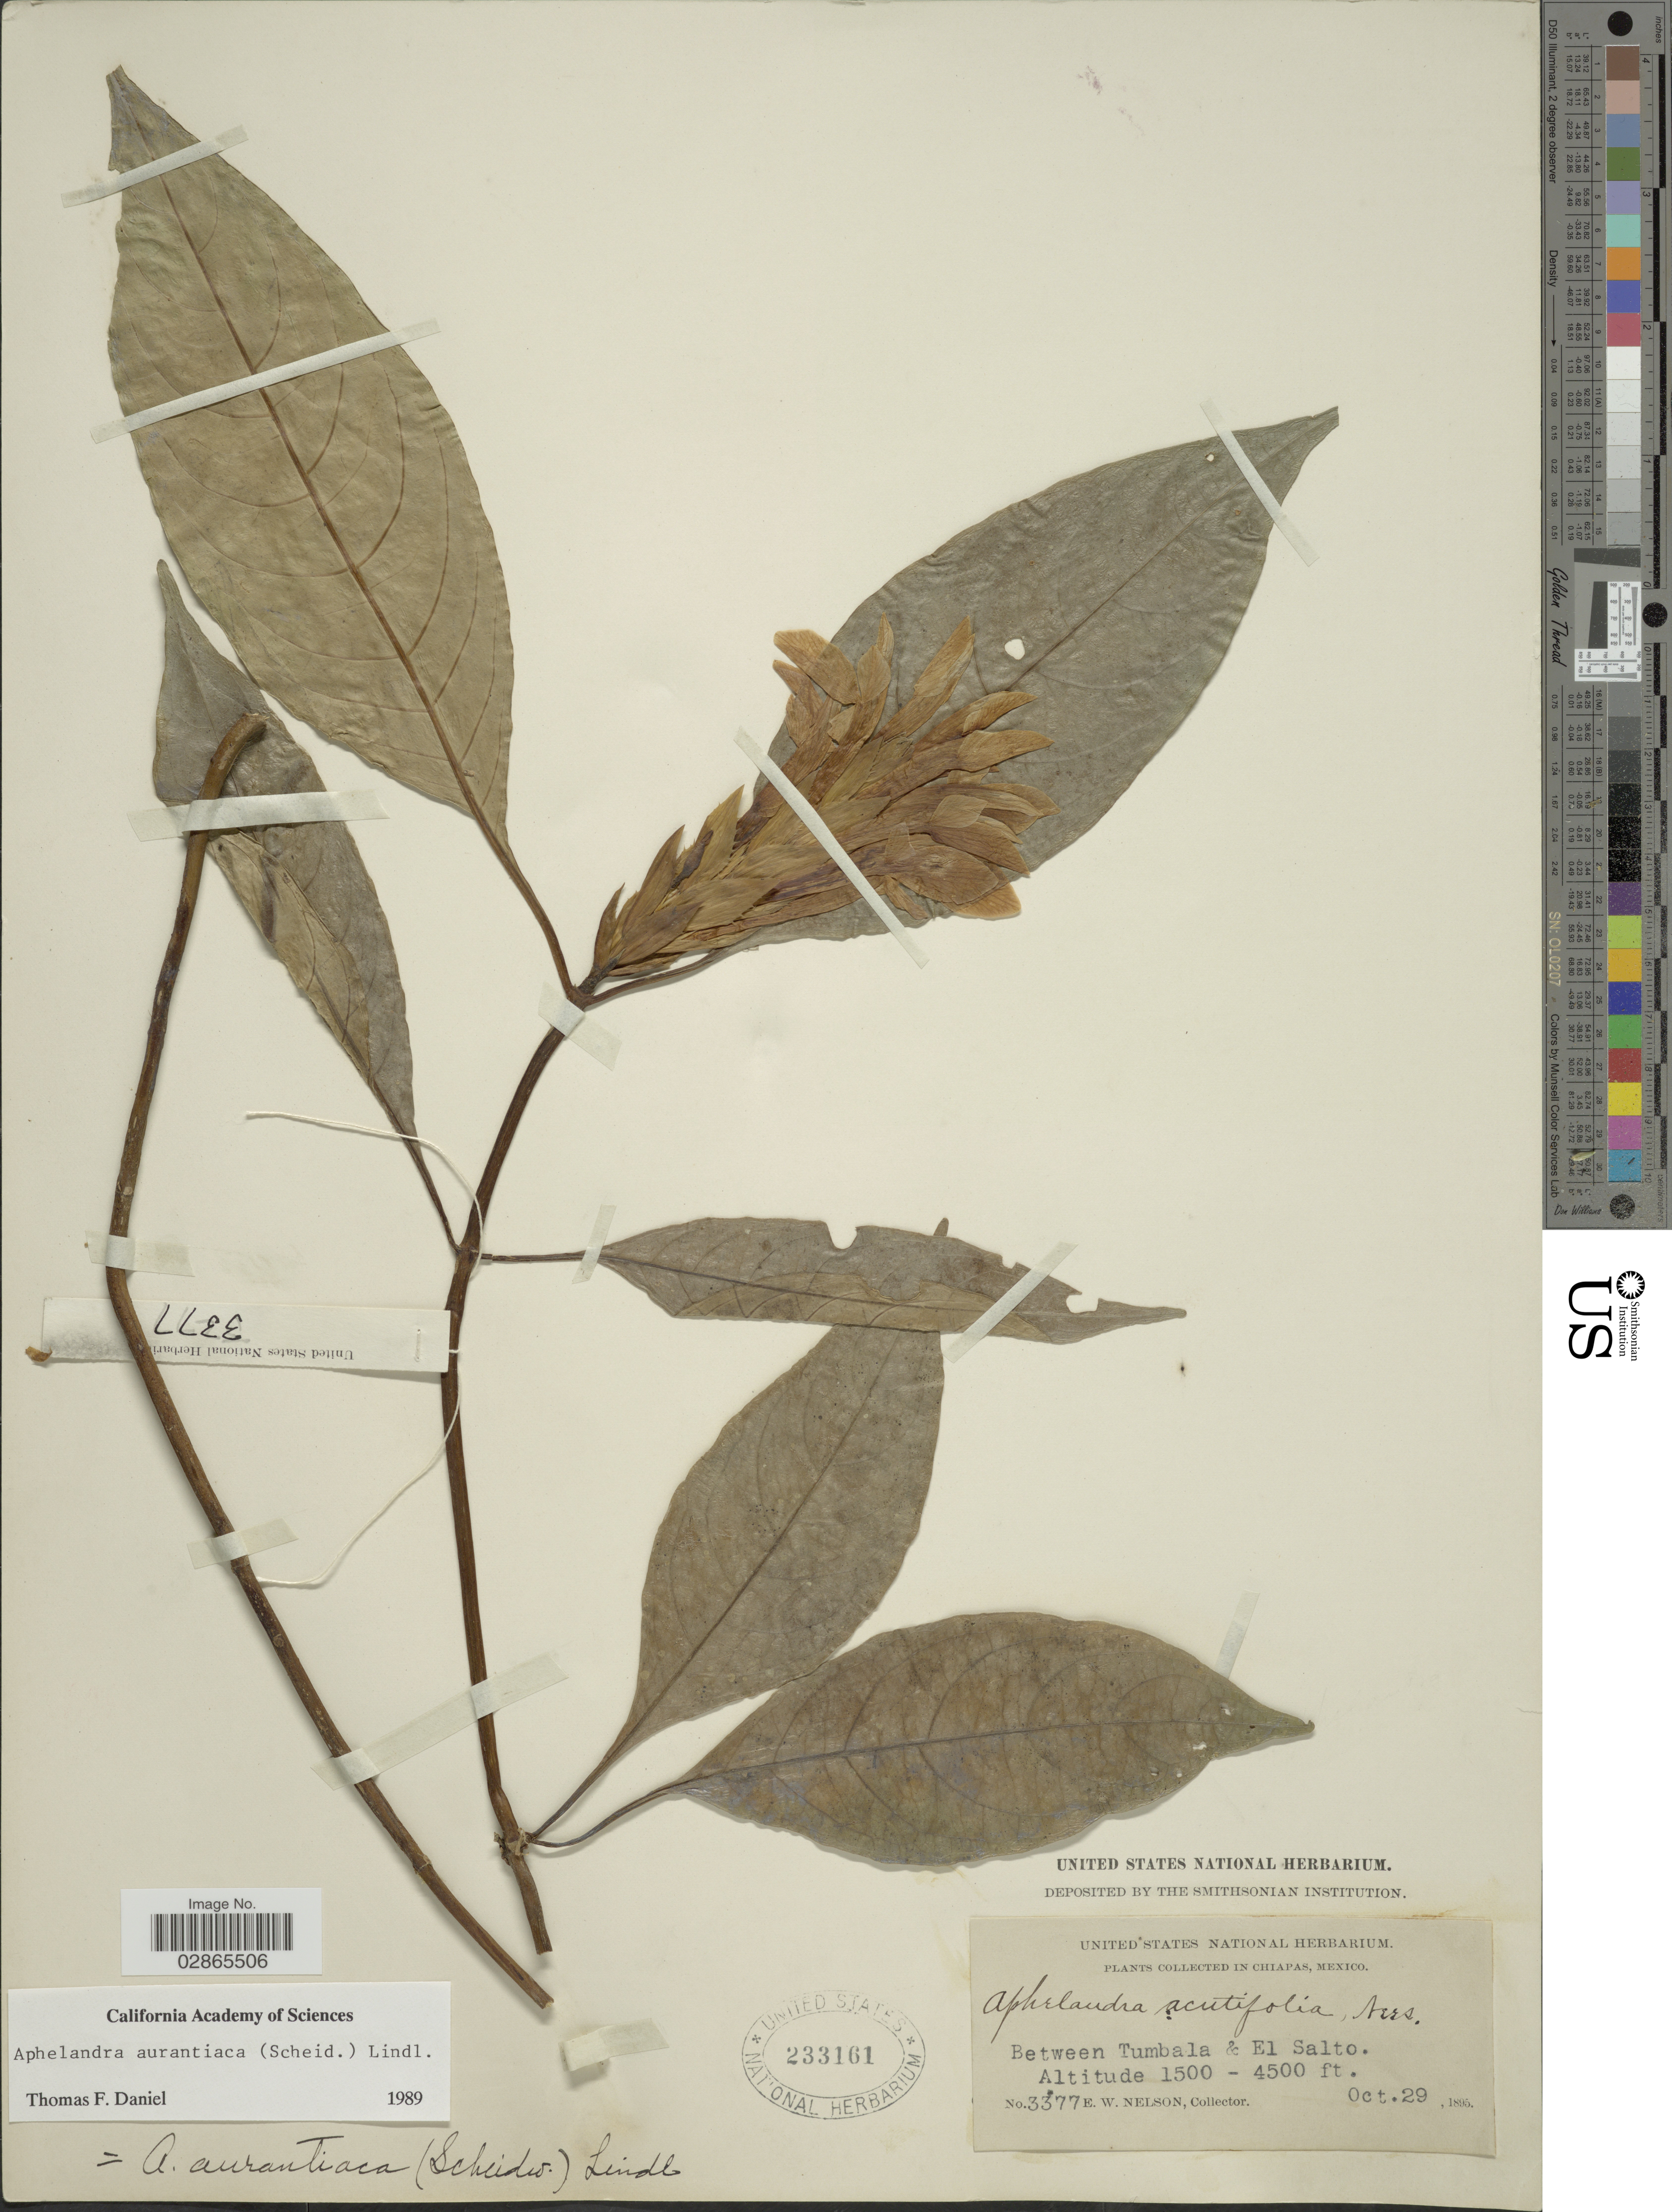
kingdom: Plantae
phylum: Tracheophyta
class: Magnoliopsida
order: Lamiales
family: Acanthaceae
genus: Aphelandra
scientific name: Aphelandra aurantiaca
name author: (Scheidw.) Lindl.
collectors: E. W. Nelson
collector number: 3377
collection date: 1895-10-29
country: Mexico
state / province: Chiapas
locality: Between Tumbala & El Salto.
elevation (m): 457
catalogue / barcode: US 233161